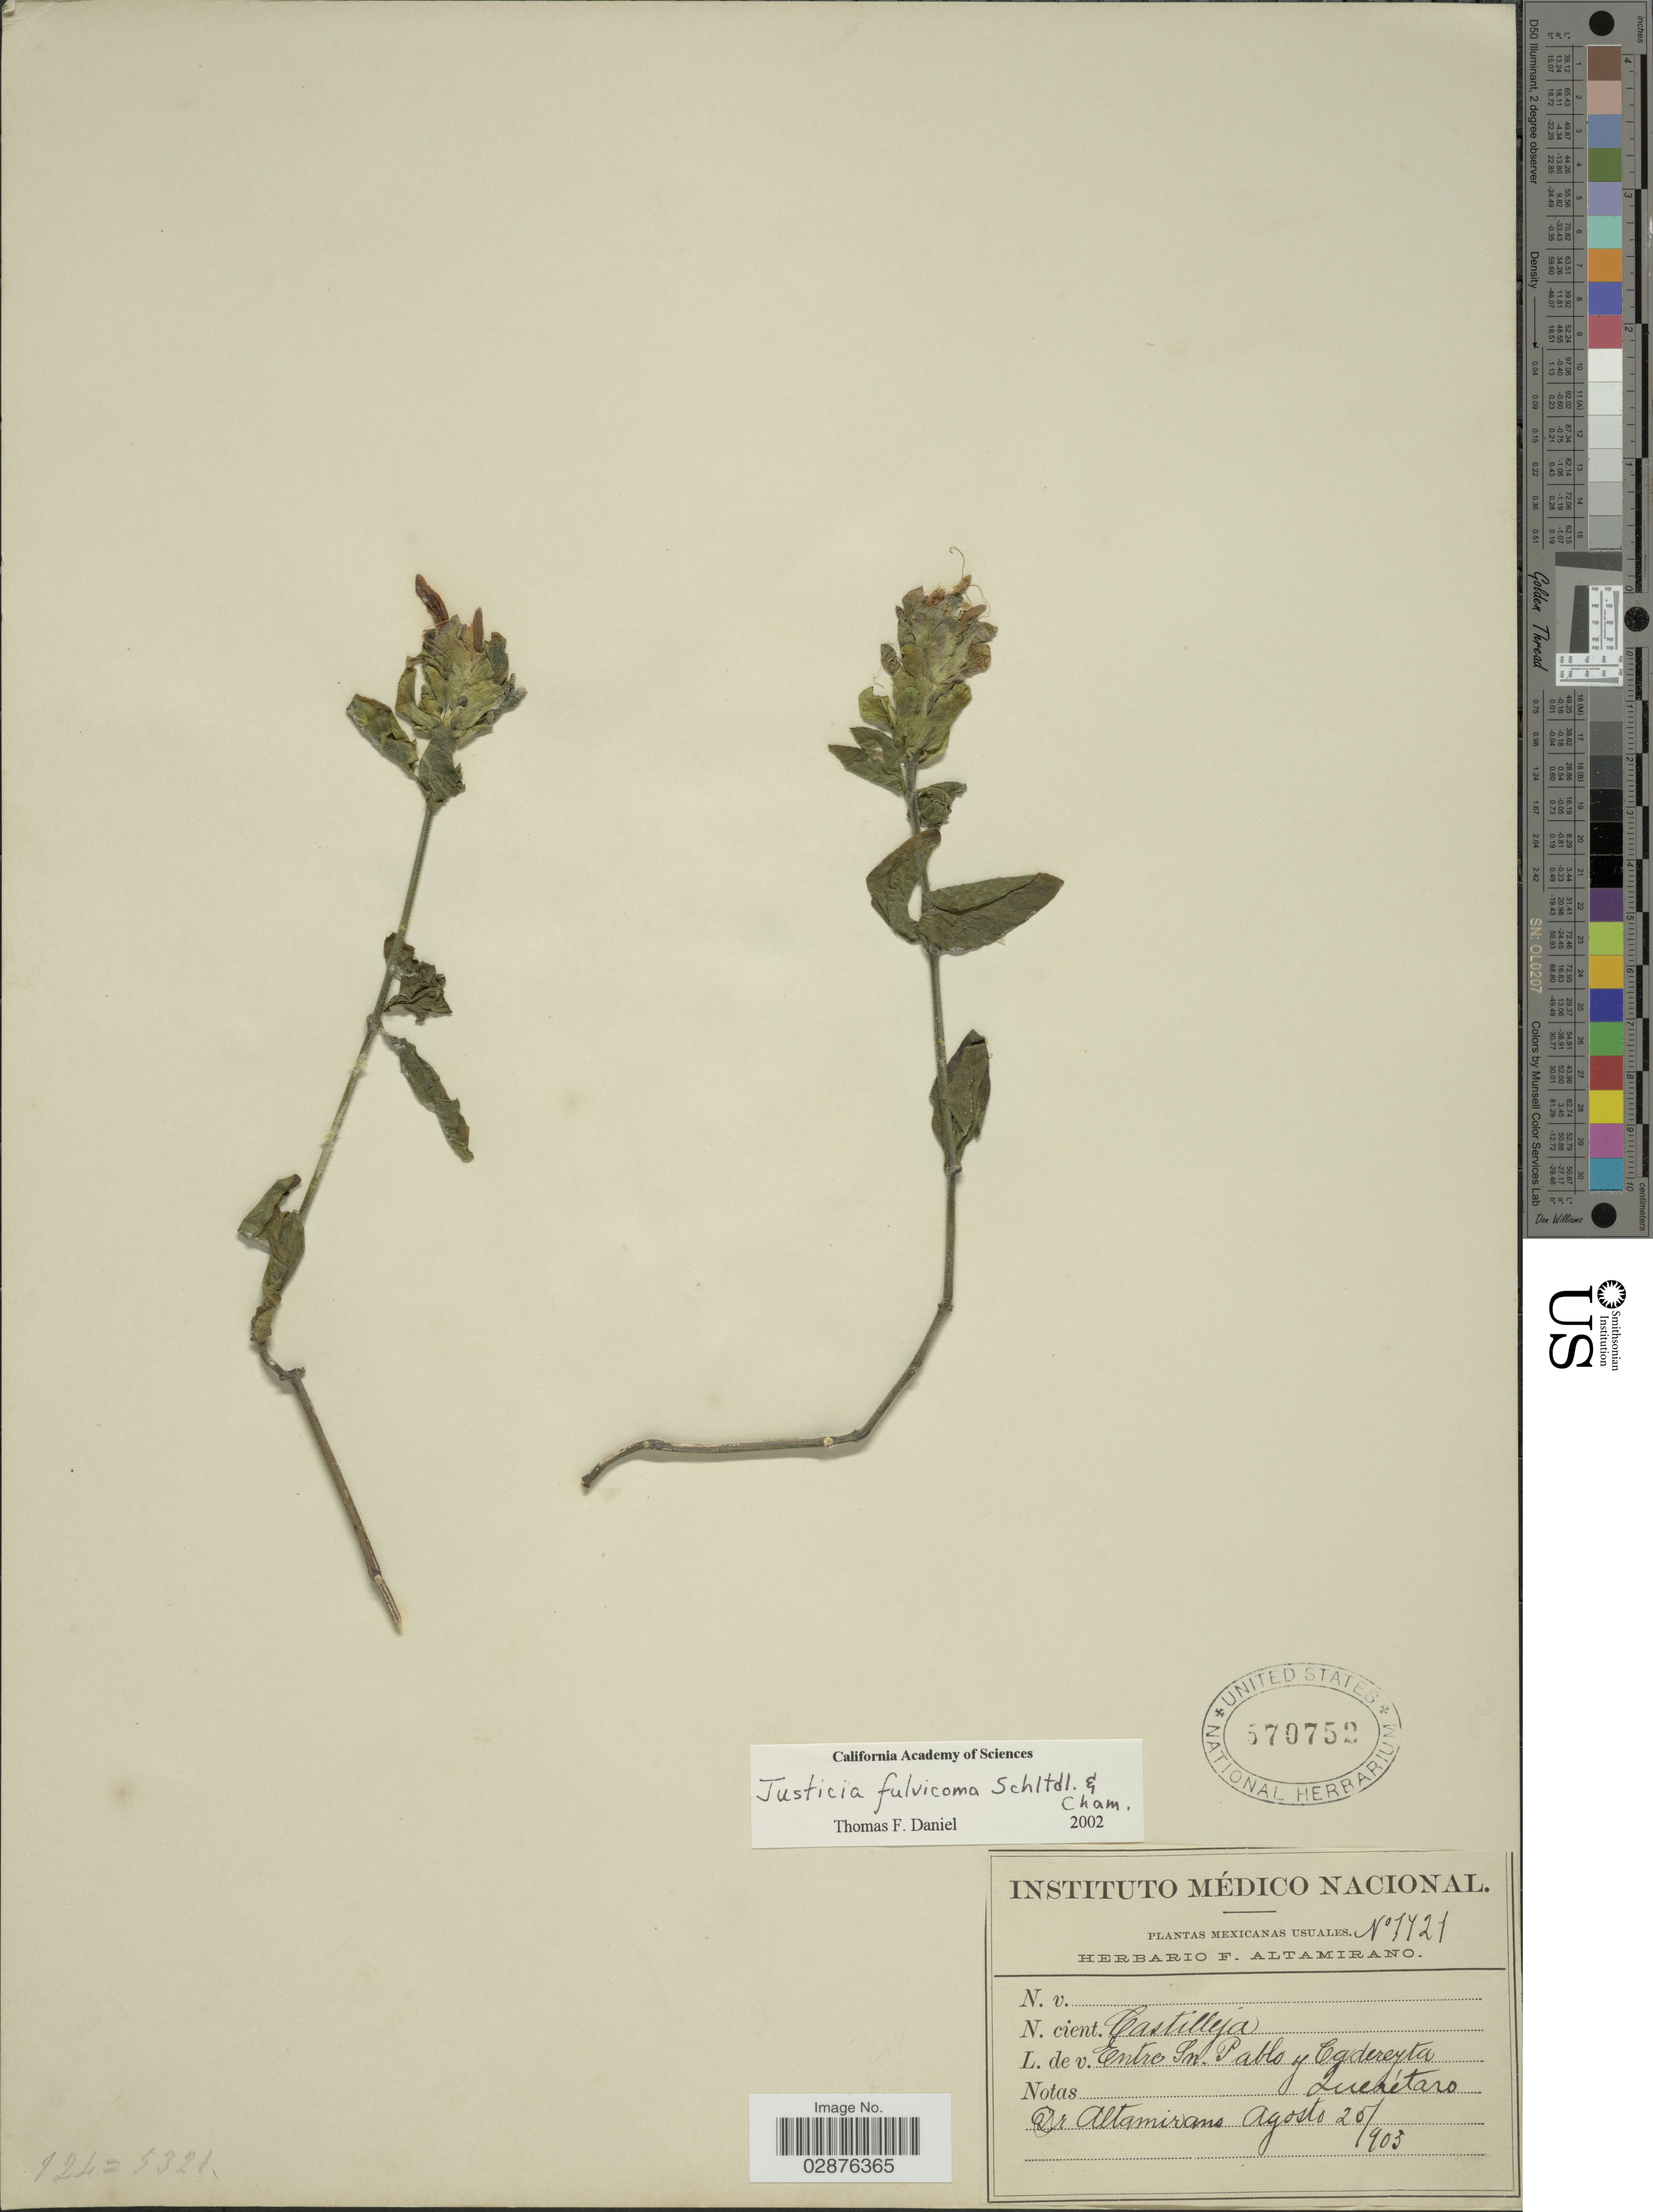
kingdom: Plantae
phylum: Tracheophyta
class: Magnoliopsida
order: Lamiales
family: Acanthaceae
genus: Justicia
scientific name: Justicia fulvicoma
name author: Schltdl. & Cham.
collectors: F. Altamirano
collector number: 1721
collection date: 1903-08-25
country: Mexico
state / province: Querétaro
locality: Entre Sn. Pablo y Cadereyta.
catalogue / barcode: US 570752